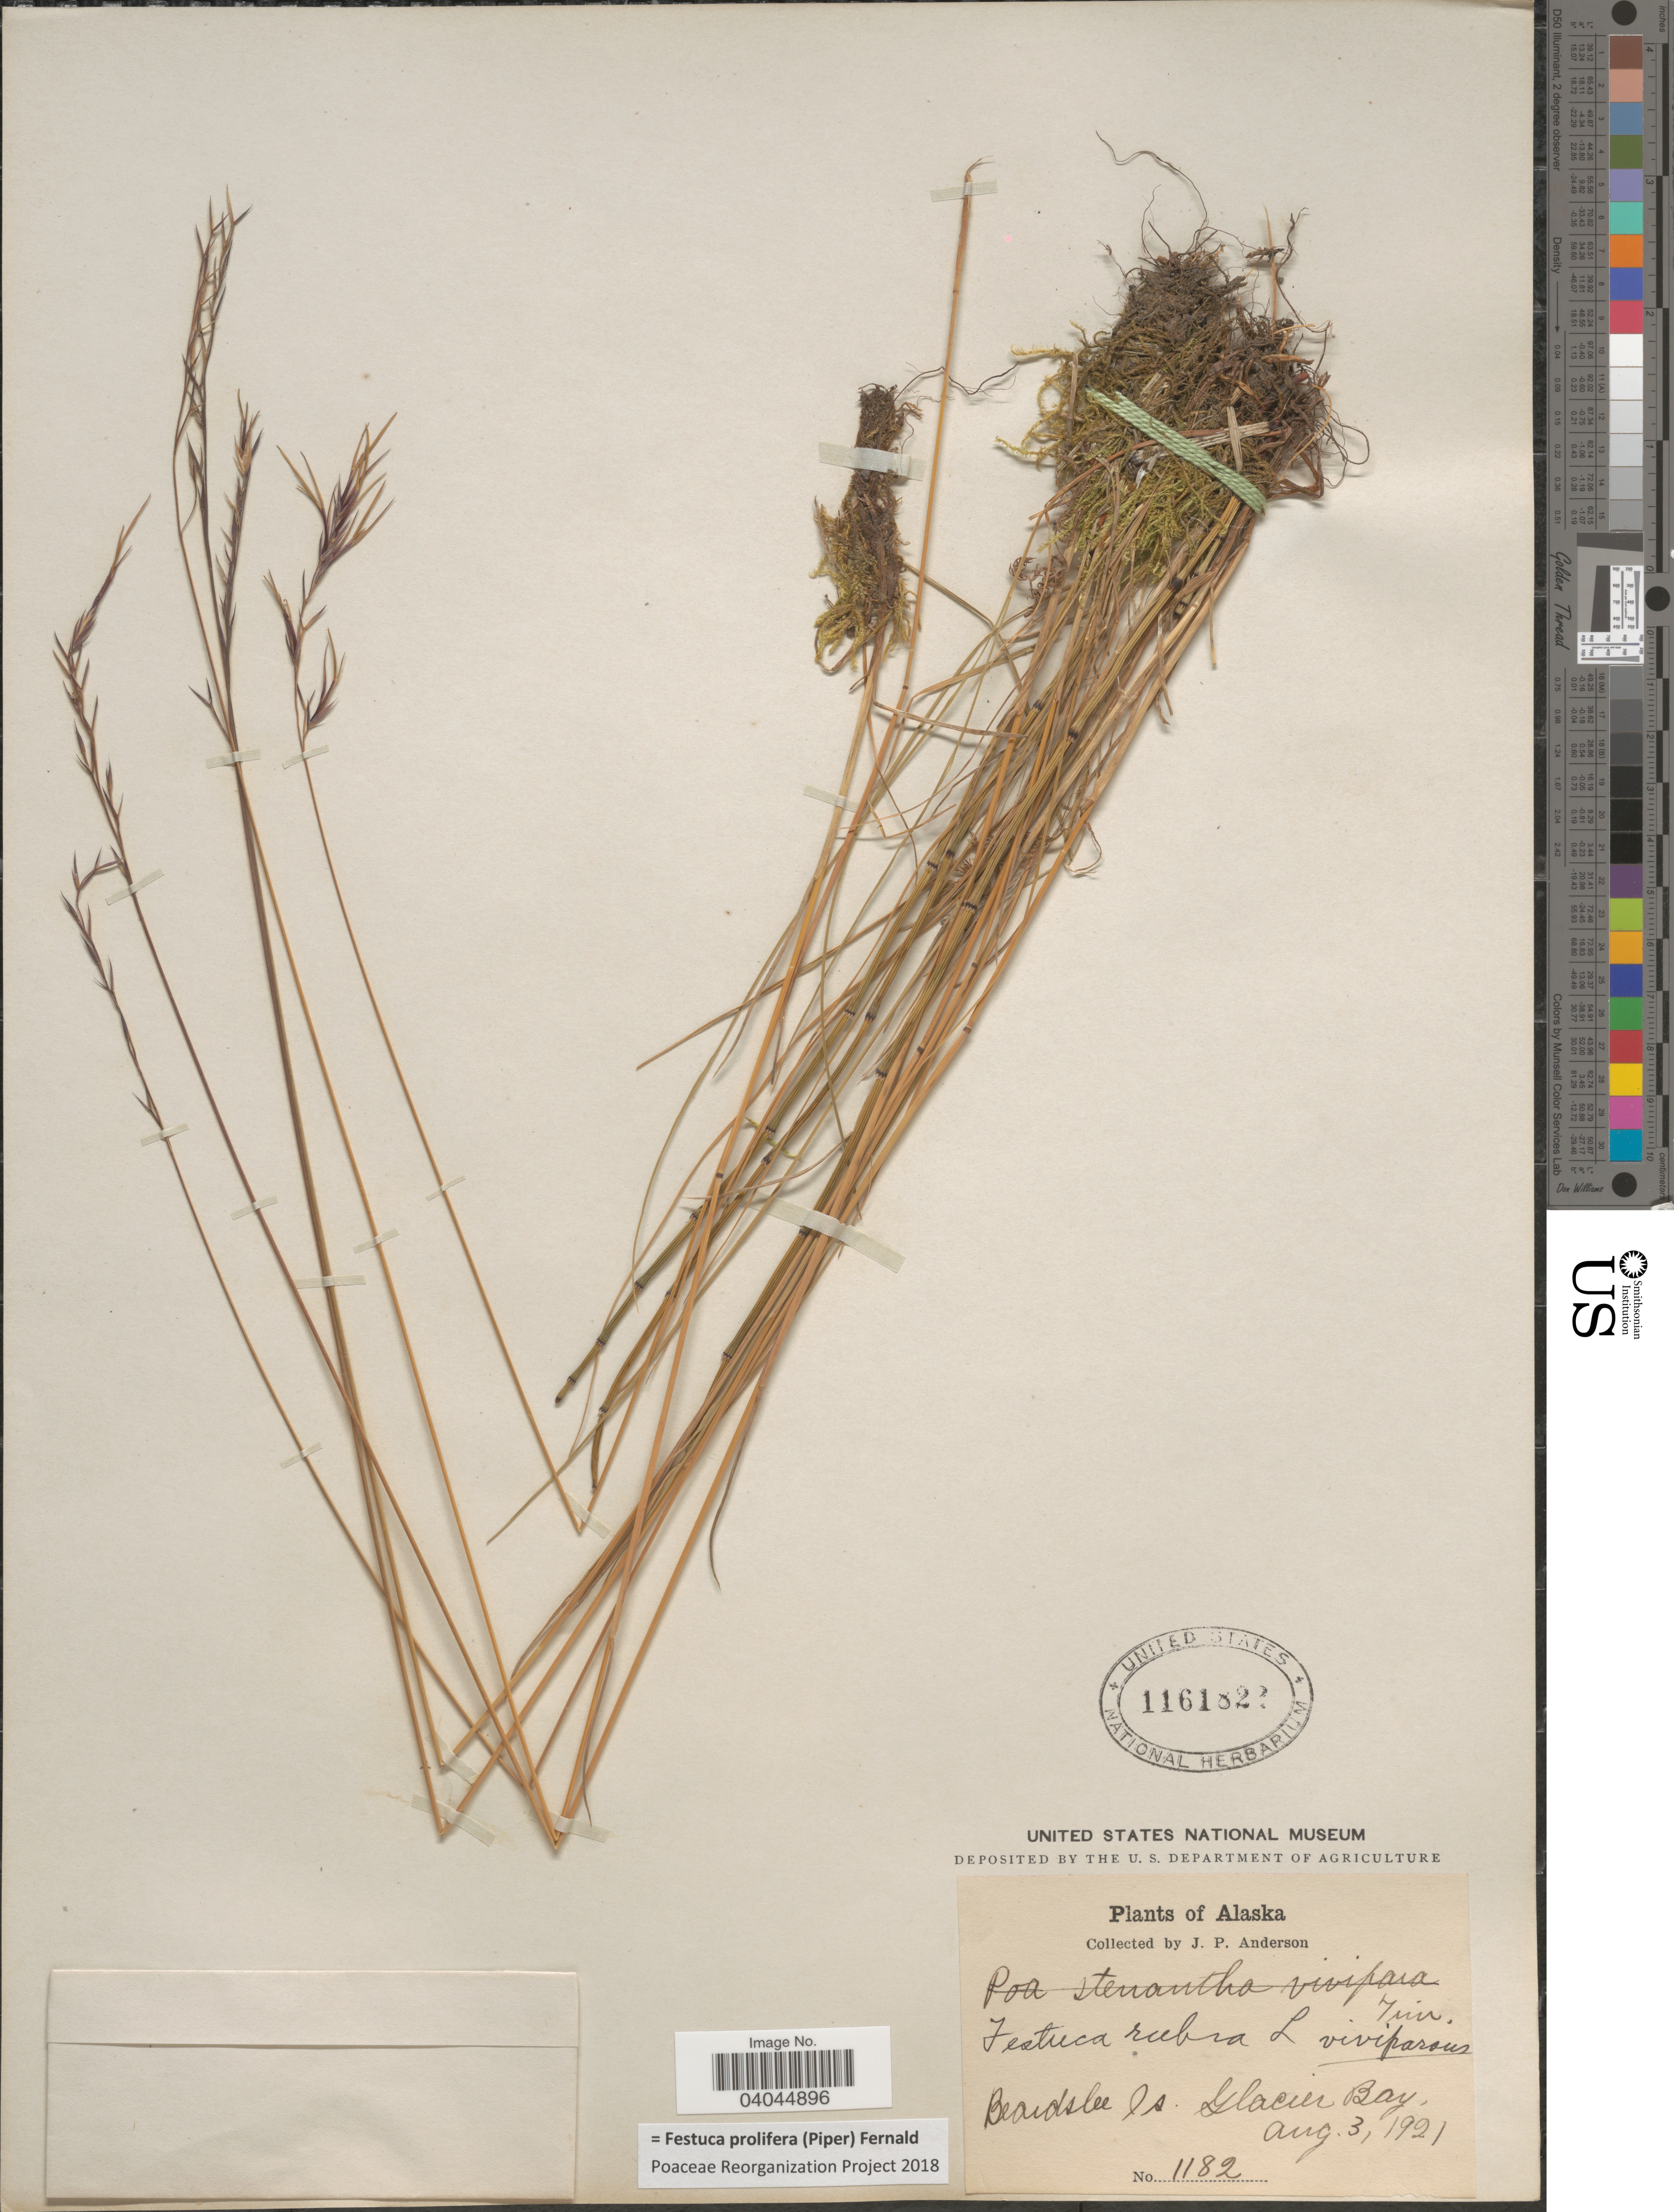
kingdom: Plantae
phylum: Tracheophyta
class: Liliopsida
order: Poales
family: Poaceae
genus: Festuca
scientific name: Festuca prolifera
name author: (Piper) Fernald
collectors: J. P. Anderson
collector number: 1182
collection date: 1921-08-03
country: United States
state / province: Alaska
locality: Beardslee Is. Glacier Bay.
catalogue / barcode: US 1161822